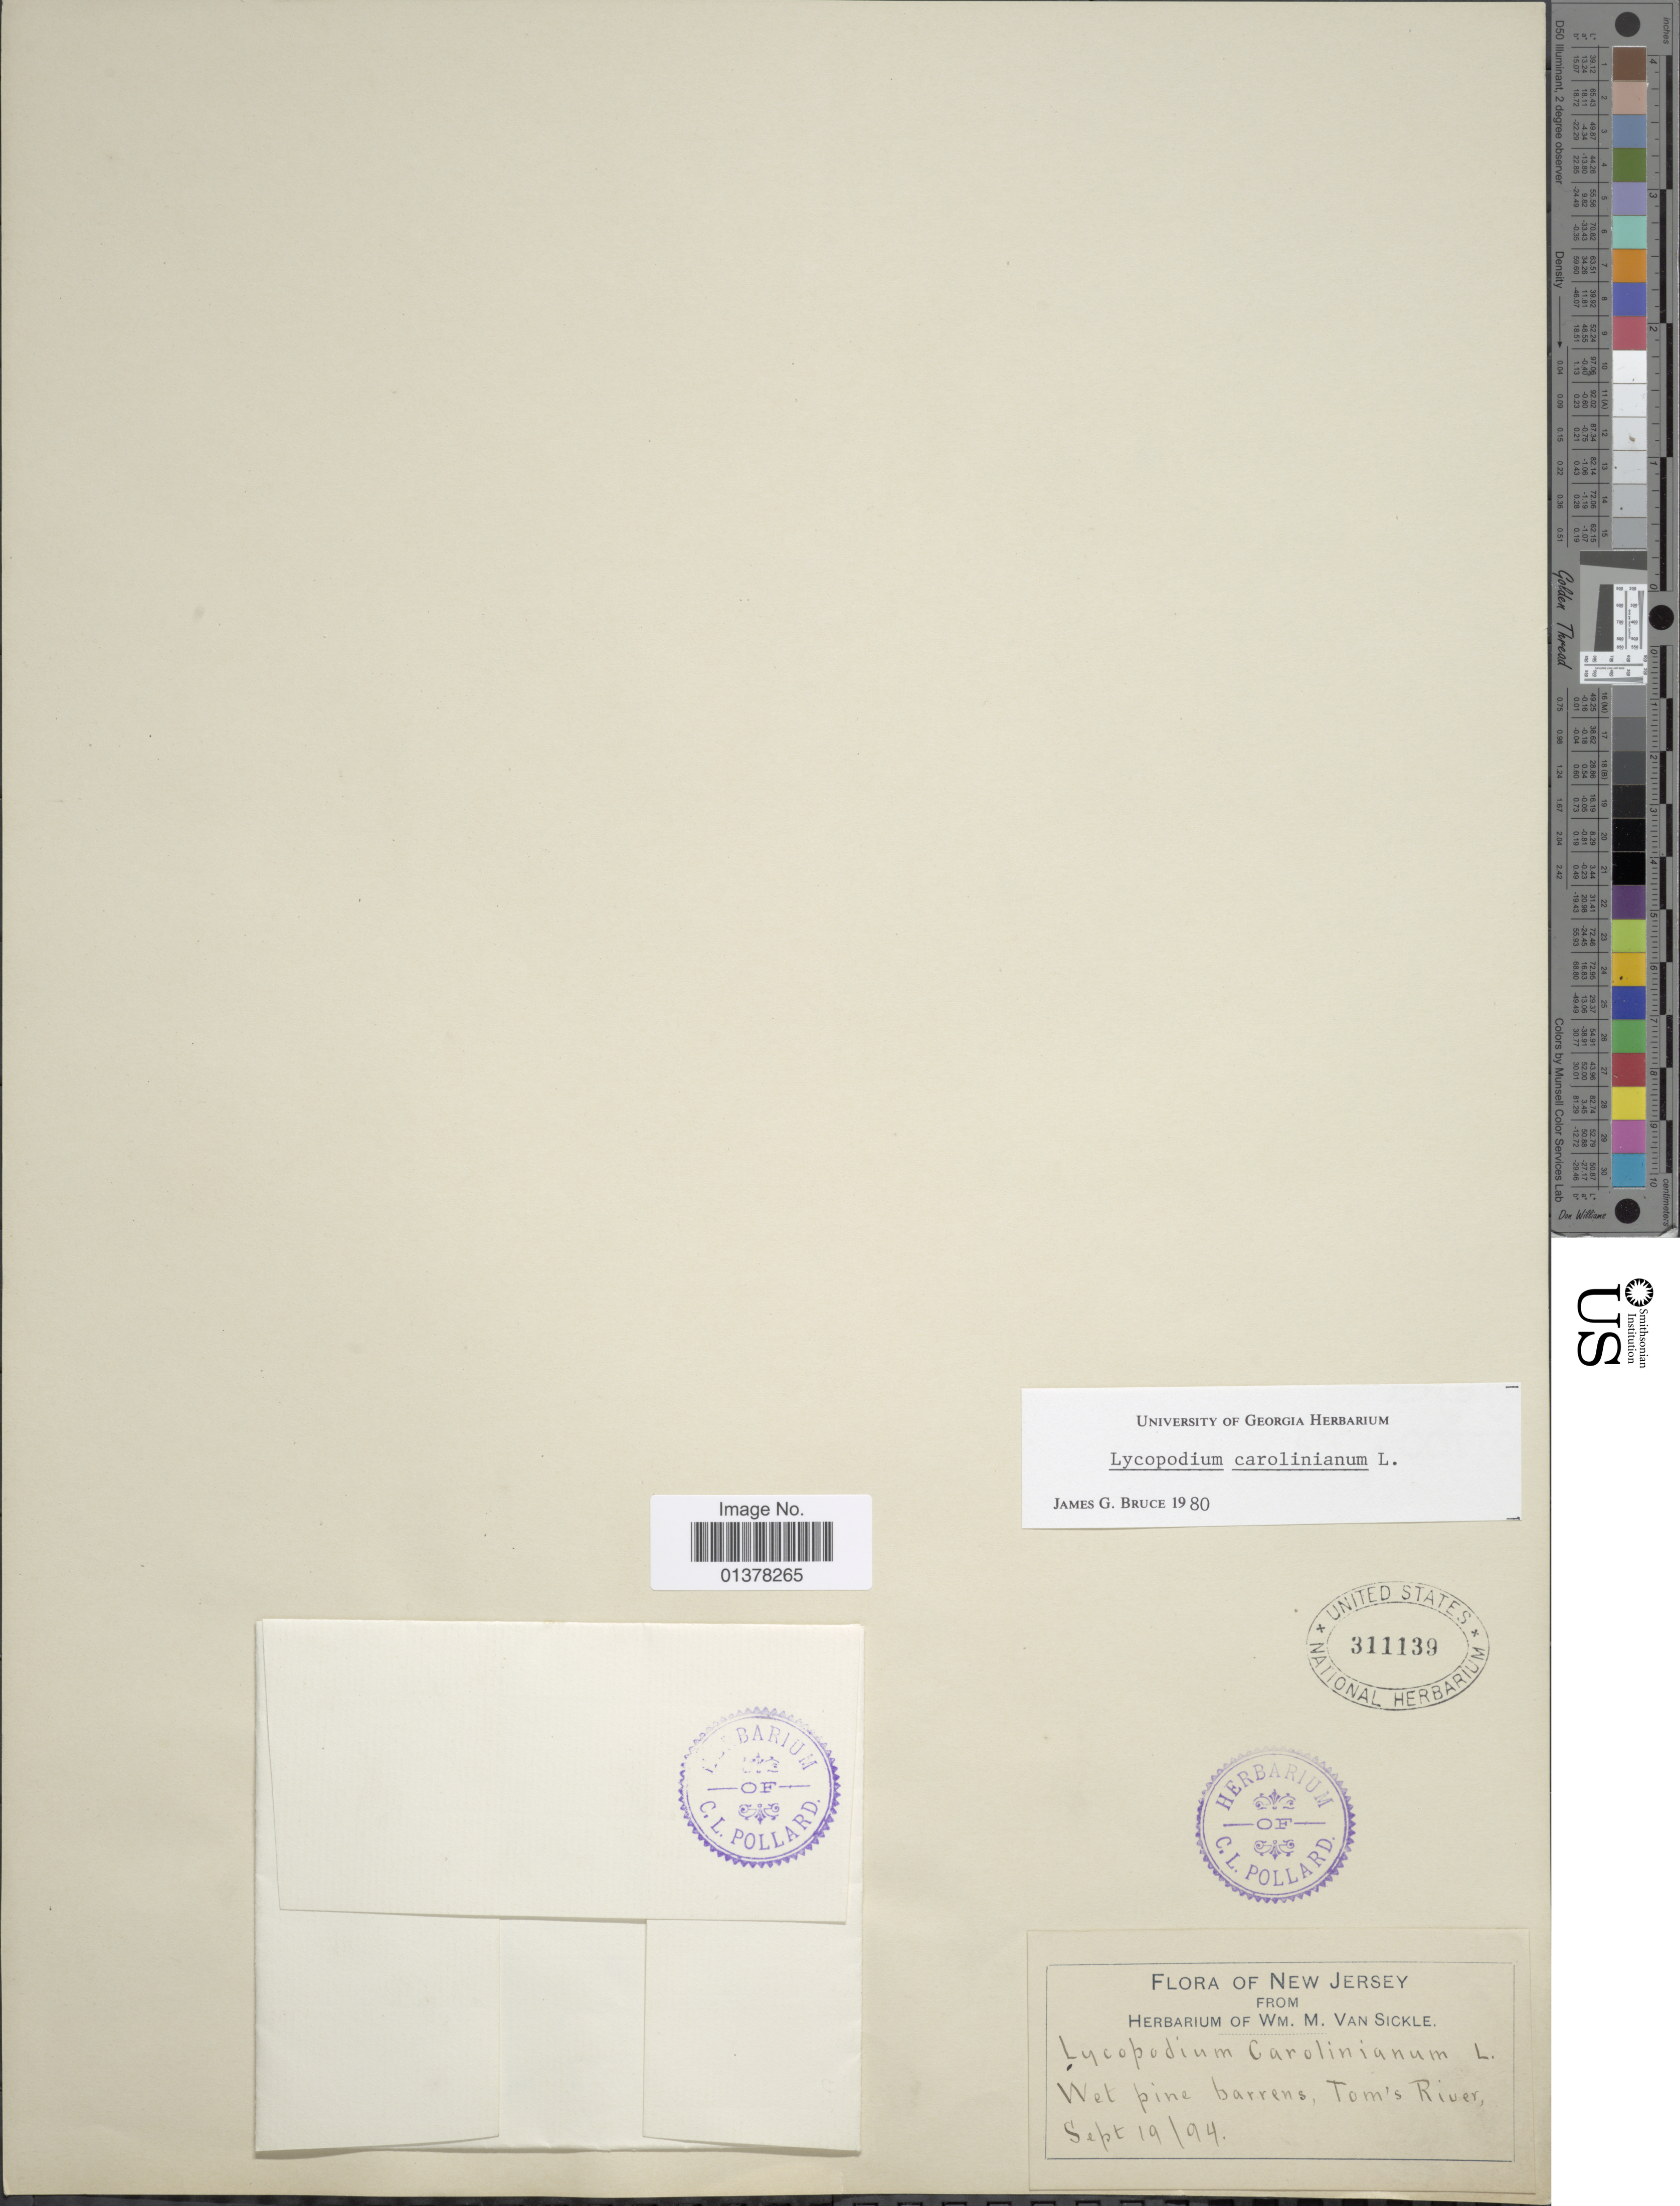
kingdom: Plantae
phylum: Tracheophyta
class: Lycopodiopsida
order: Lycopodiales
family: Lycopodiaceae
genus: Pseudolycopodiella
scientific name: Pseudolycopodiella caroliniana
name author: (L.) Holub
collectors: W. M. Van Sickle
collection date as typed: Transcribed d/m/y: 19/9/94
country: United States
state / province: New Jersey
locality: Wet pine barrens, Tom's River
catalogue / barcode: US 311139